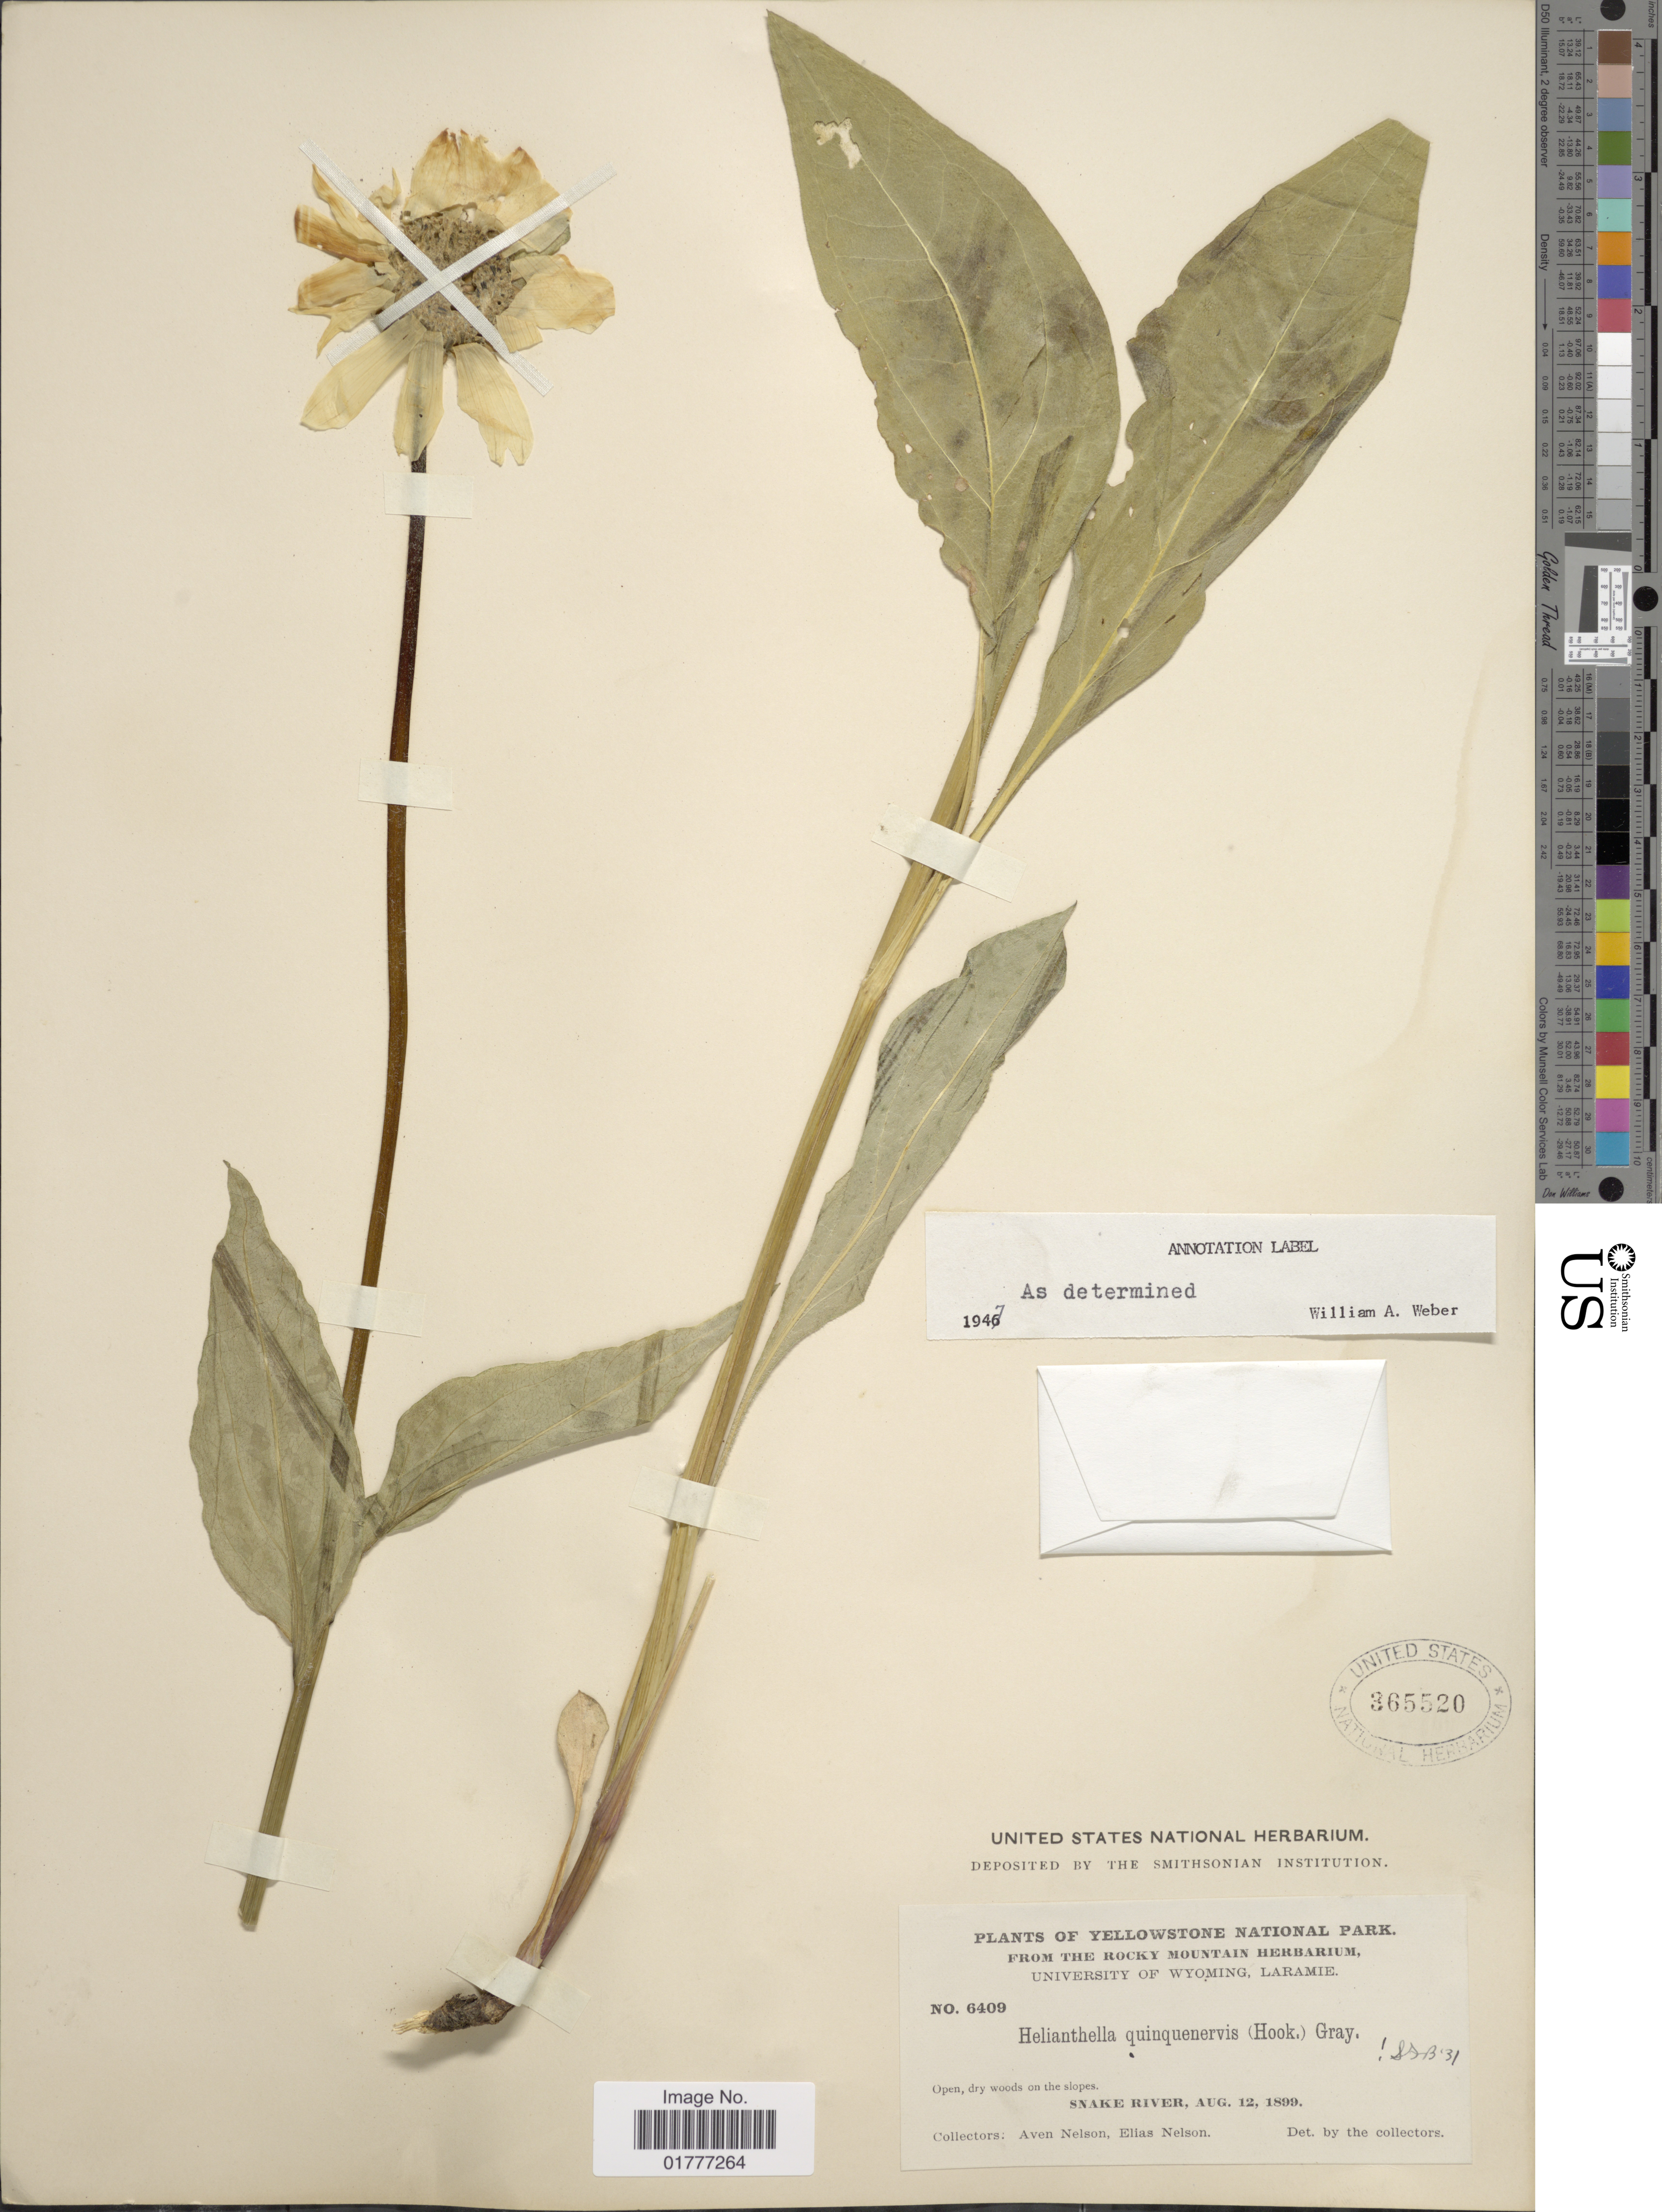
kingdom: Plantae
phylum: Tracheophyta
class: Magnoliopsida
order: Asterales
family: Asteraceae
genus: Helianthella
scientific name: Helianthella quinquenervis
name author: (Hook.) A. Gray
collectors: A. Nelson & E. Nelson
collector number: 6409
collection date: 1899-08-12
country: United States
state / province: Wyoming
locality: Yellowstone National Park, open, dry woods on the slopes, Snake River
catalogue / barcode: US 365520